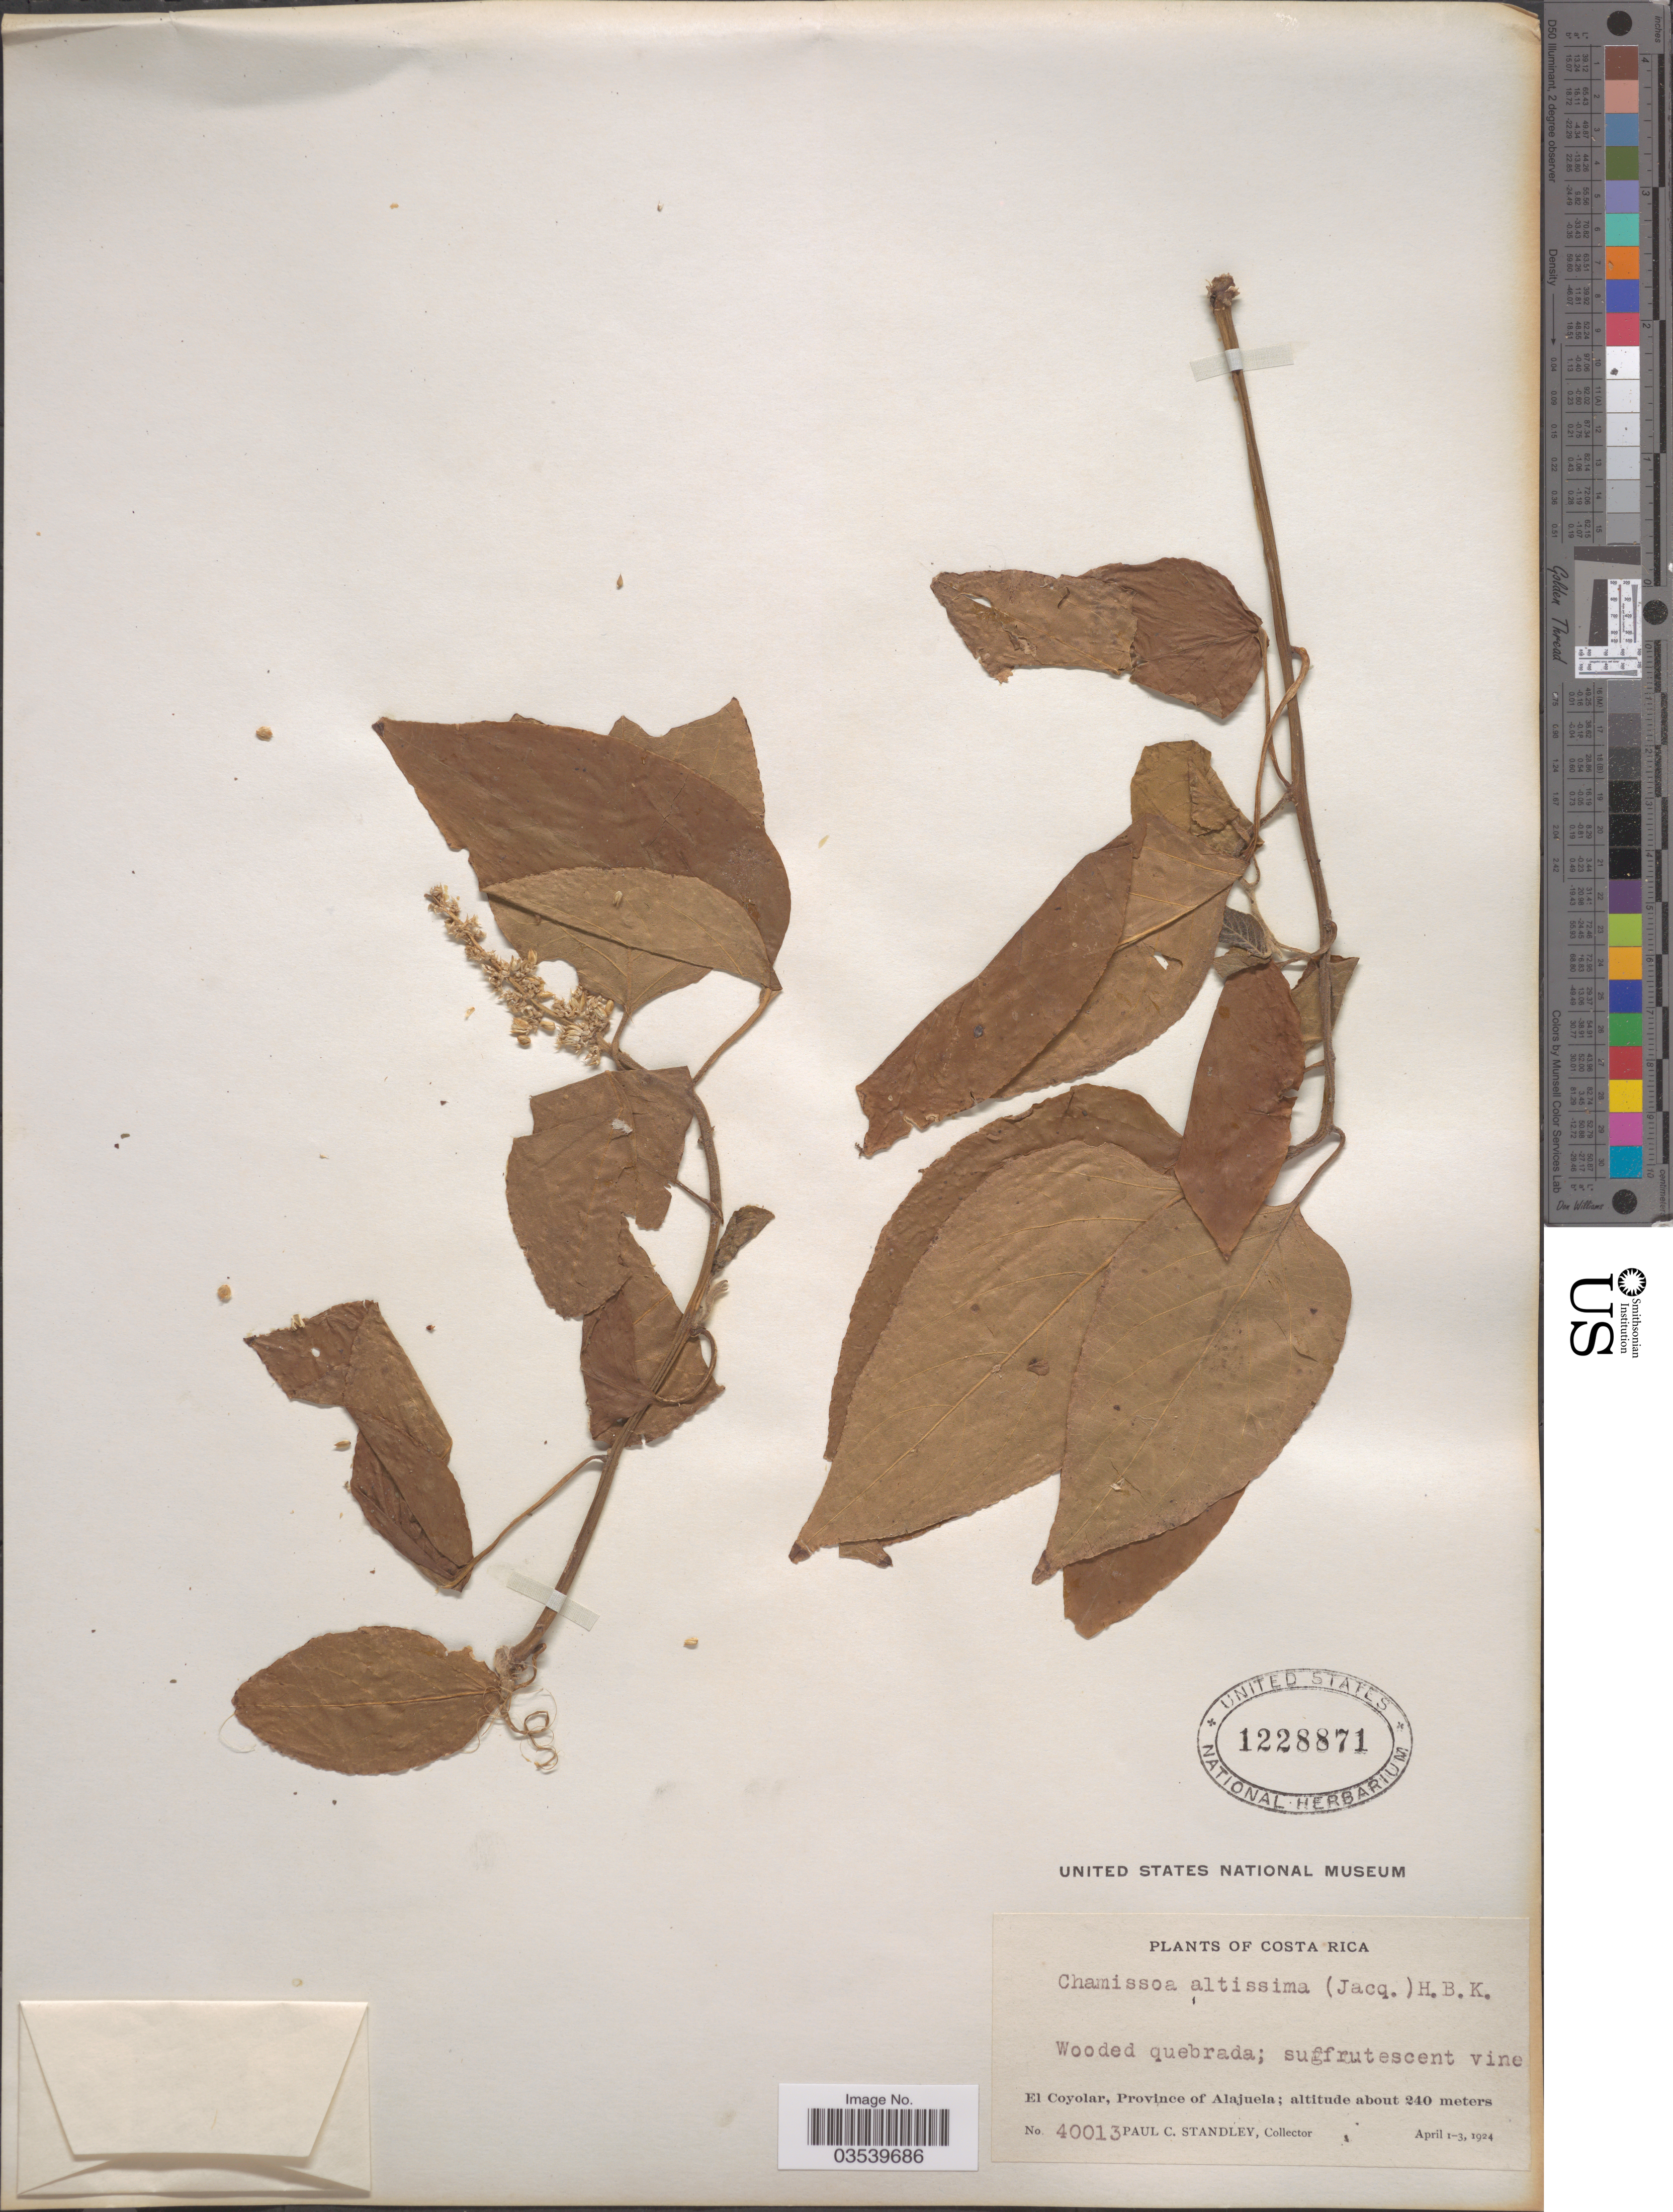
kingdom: Plantae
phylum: Tracheophyta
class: Magnoliopsida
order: Caryophyllales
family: Amaranthaceae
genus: Chamissoa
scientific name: Chamissoa altissima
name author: (Jacq.) Kunth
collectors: P. C. Standley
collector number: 40013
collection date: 1924-04-01/1924-04-03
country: Costa Rica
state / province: Alajuela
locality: El Coyolar.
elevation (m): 240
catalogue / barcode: US 1228871